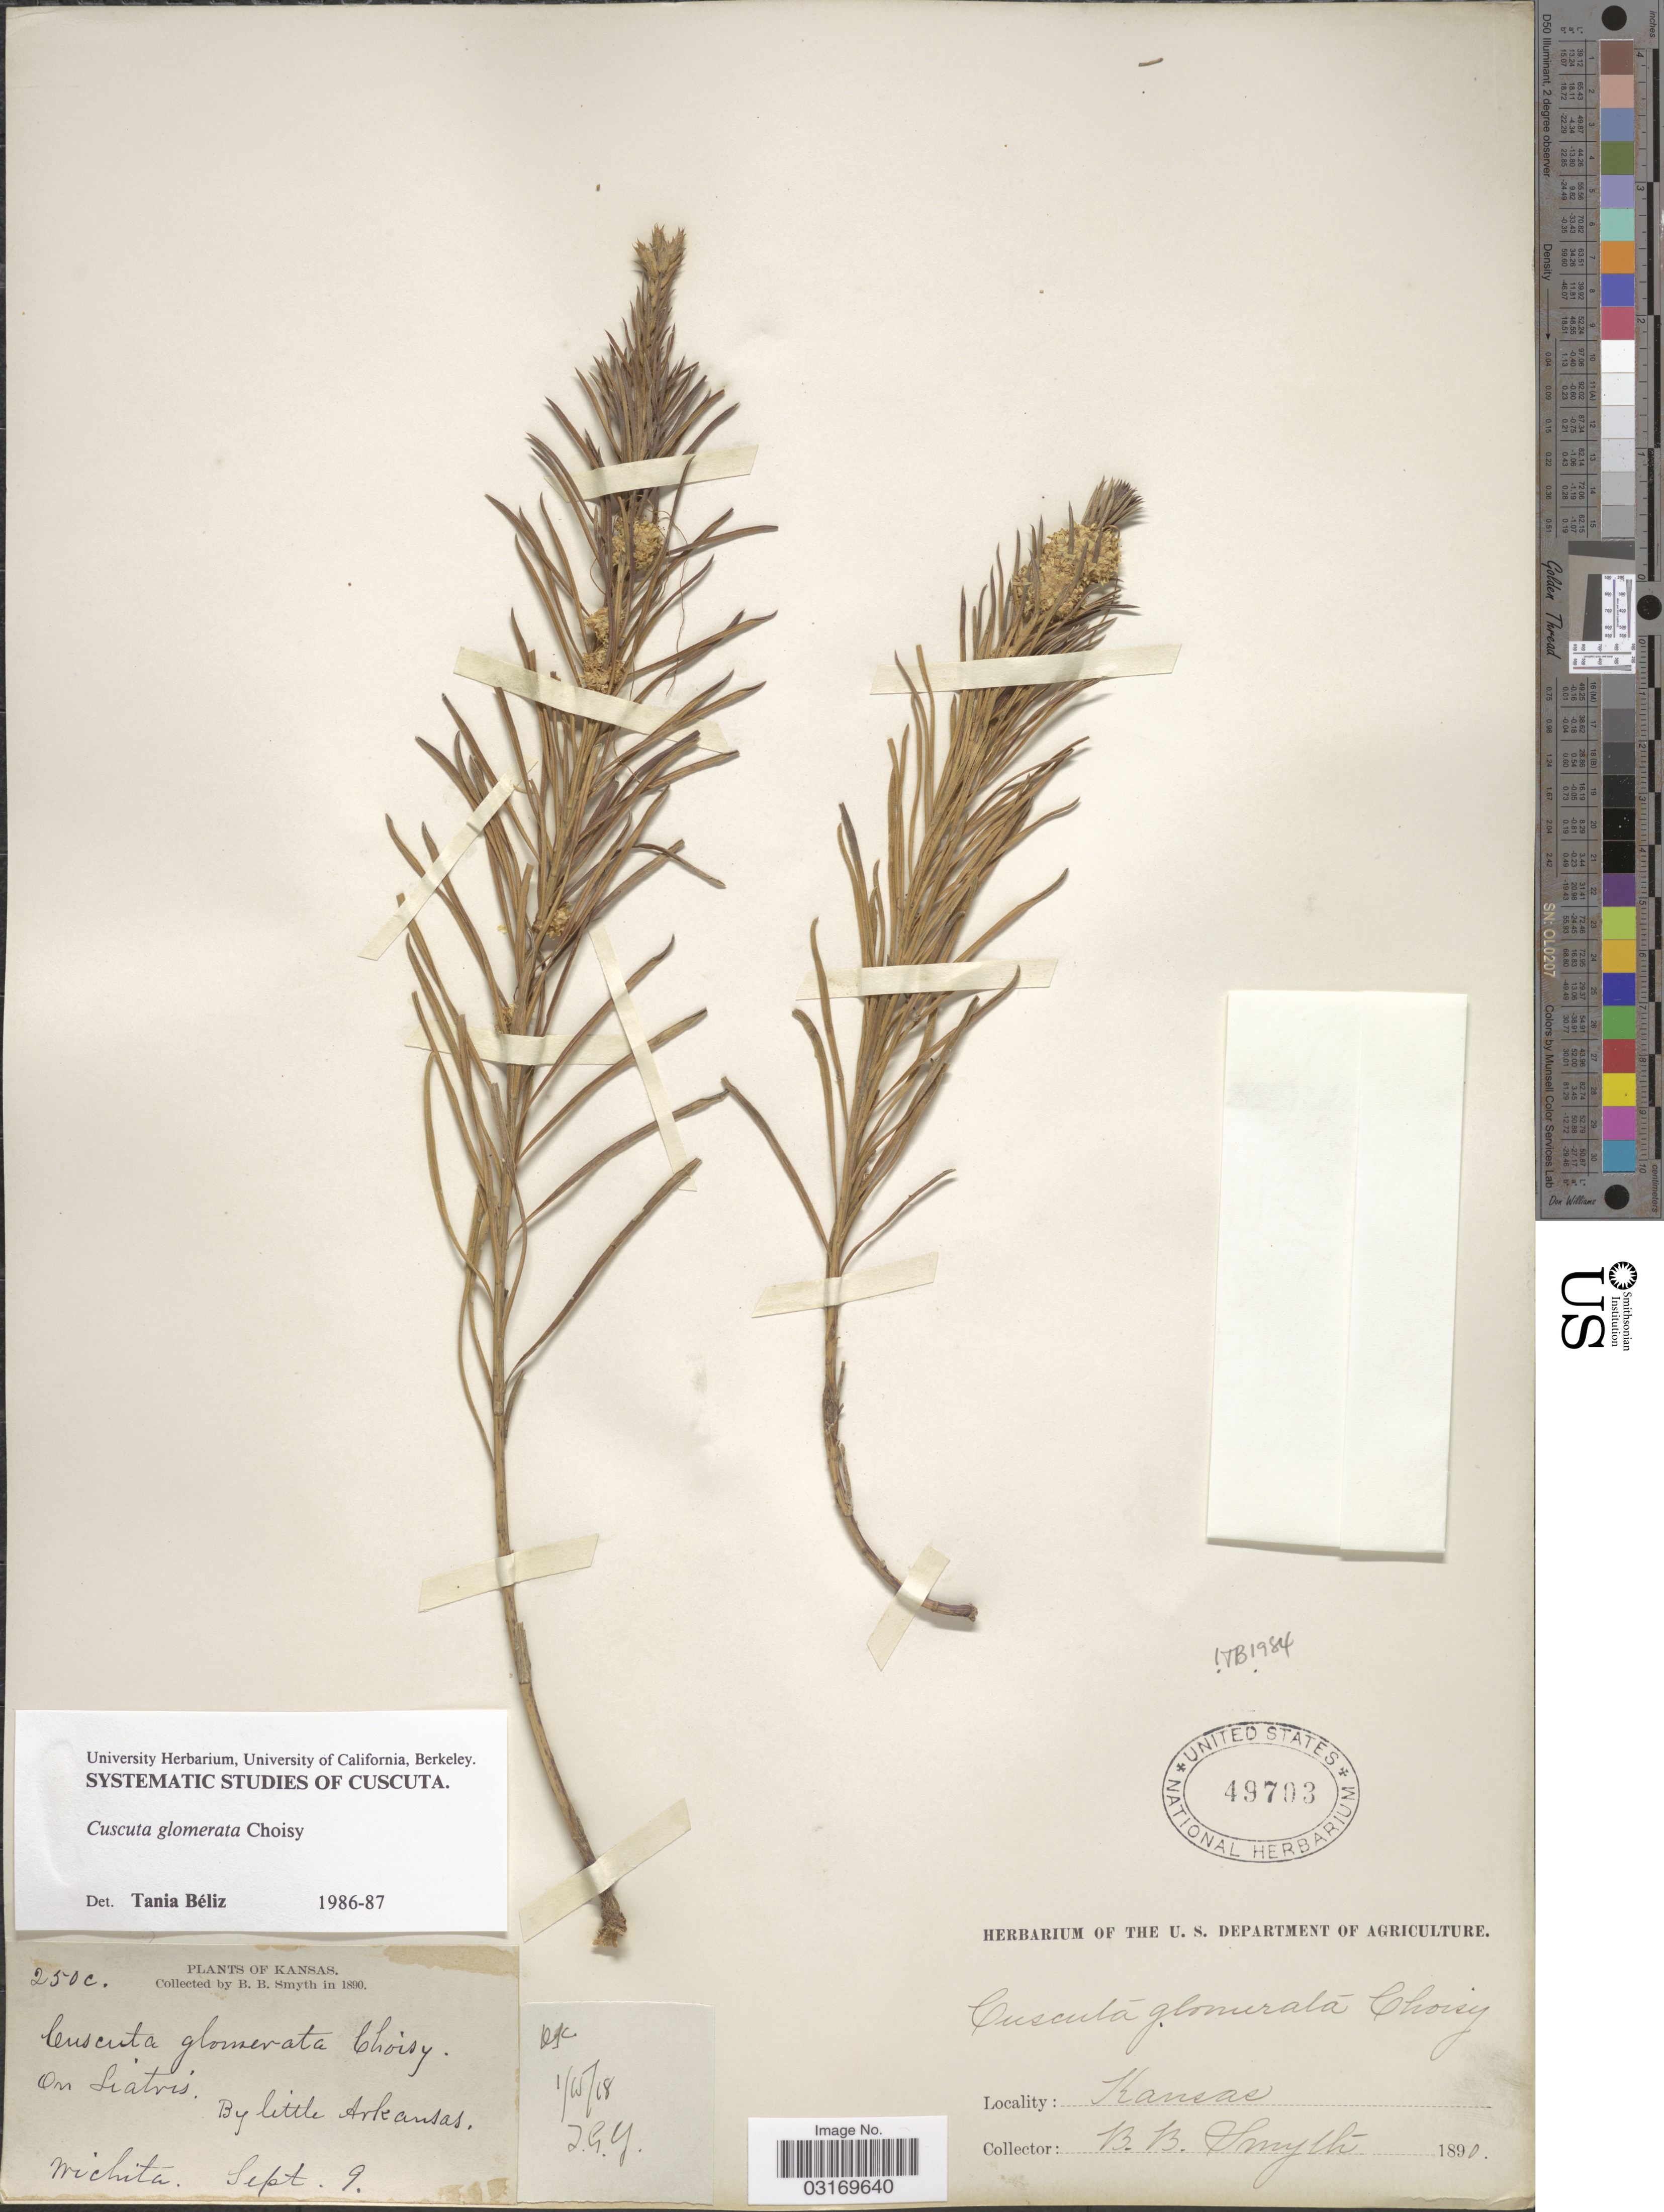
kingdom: Plantae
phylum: Tracheophyta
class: Magnoliopsida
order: Solanales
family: Convolvulaceae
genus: Cuscuta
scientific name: Cuscuta glomerata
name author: Chris.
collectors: B. Smyth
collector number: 250c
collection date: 1890-09-09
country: United States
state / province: Kansas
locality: By little Arkansas, Wichita.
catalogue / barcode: US 49703